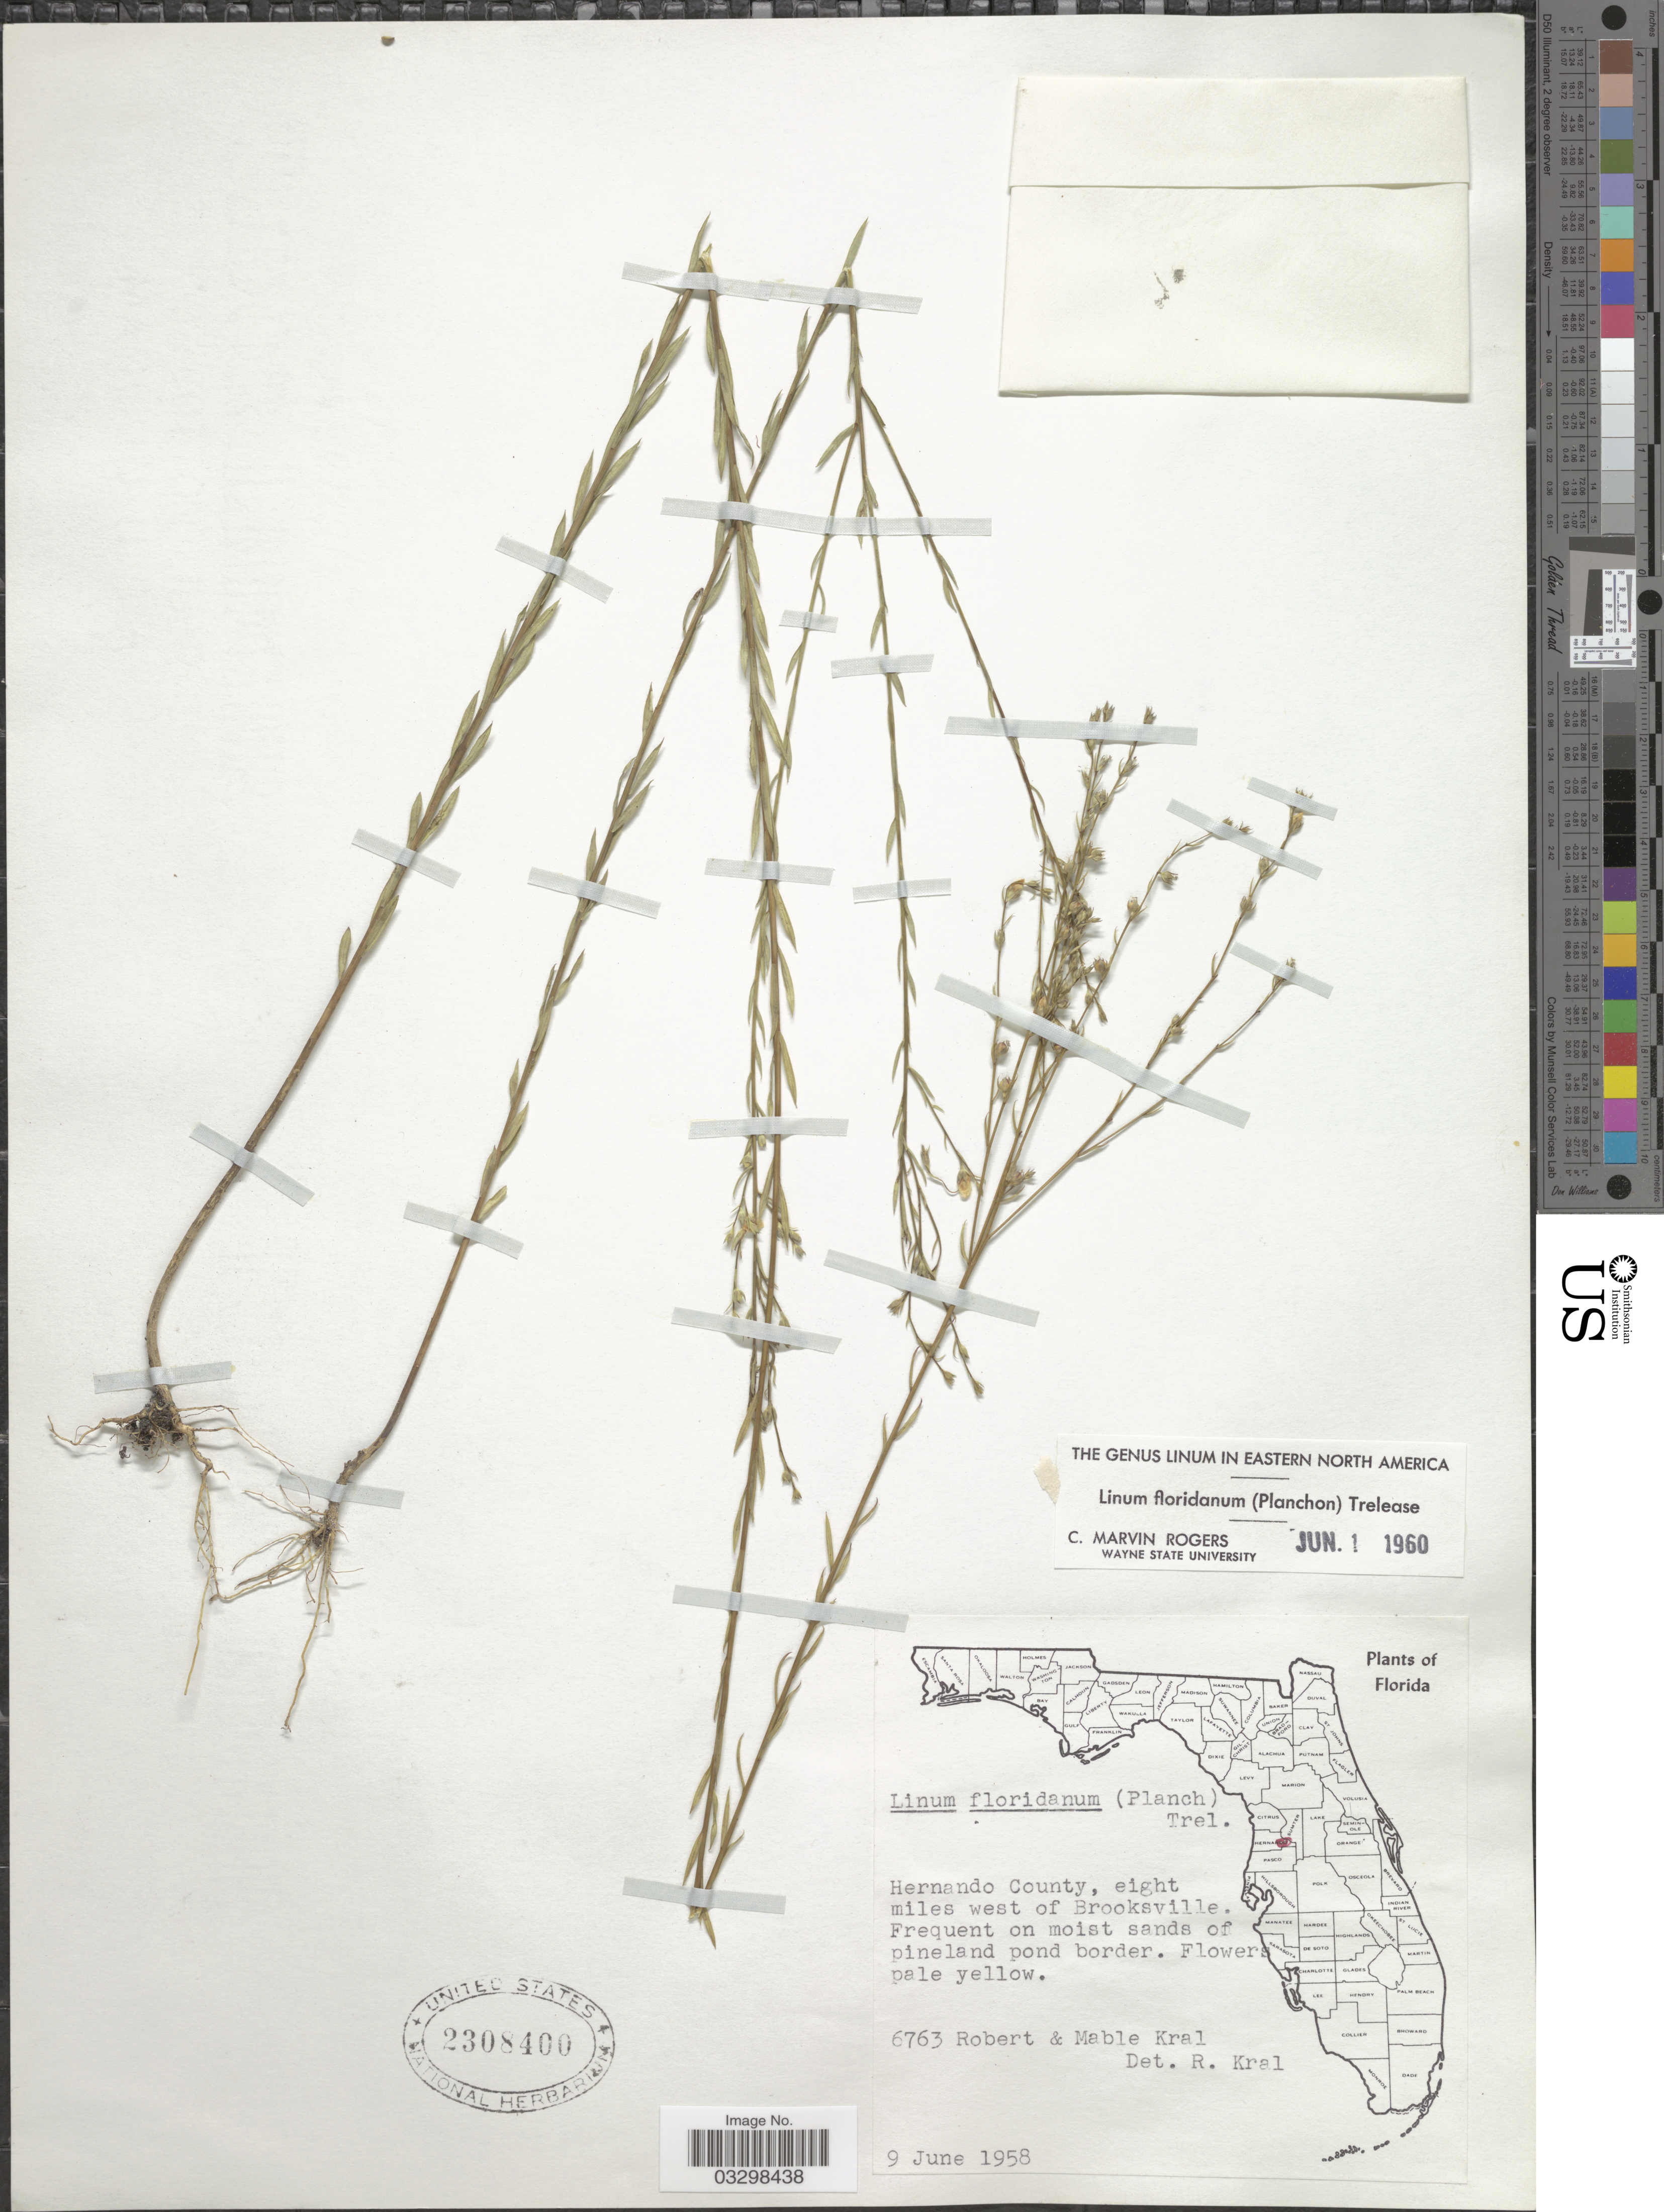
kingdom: Plantae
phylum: Tracheophyta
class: Magnoliopsida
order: Malpighiales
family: Linaceae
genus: Linum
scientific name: Linum floridanum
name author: (Planch.) Trel.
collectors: R. Kral & M. Kral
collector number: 6763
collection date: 1958-06-09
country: United States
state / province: Florida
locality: Hernando County, eight miles west of Brookville.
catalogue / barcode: US 2308400